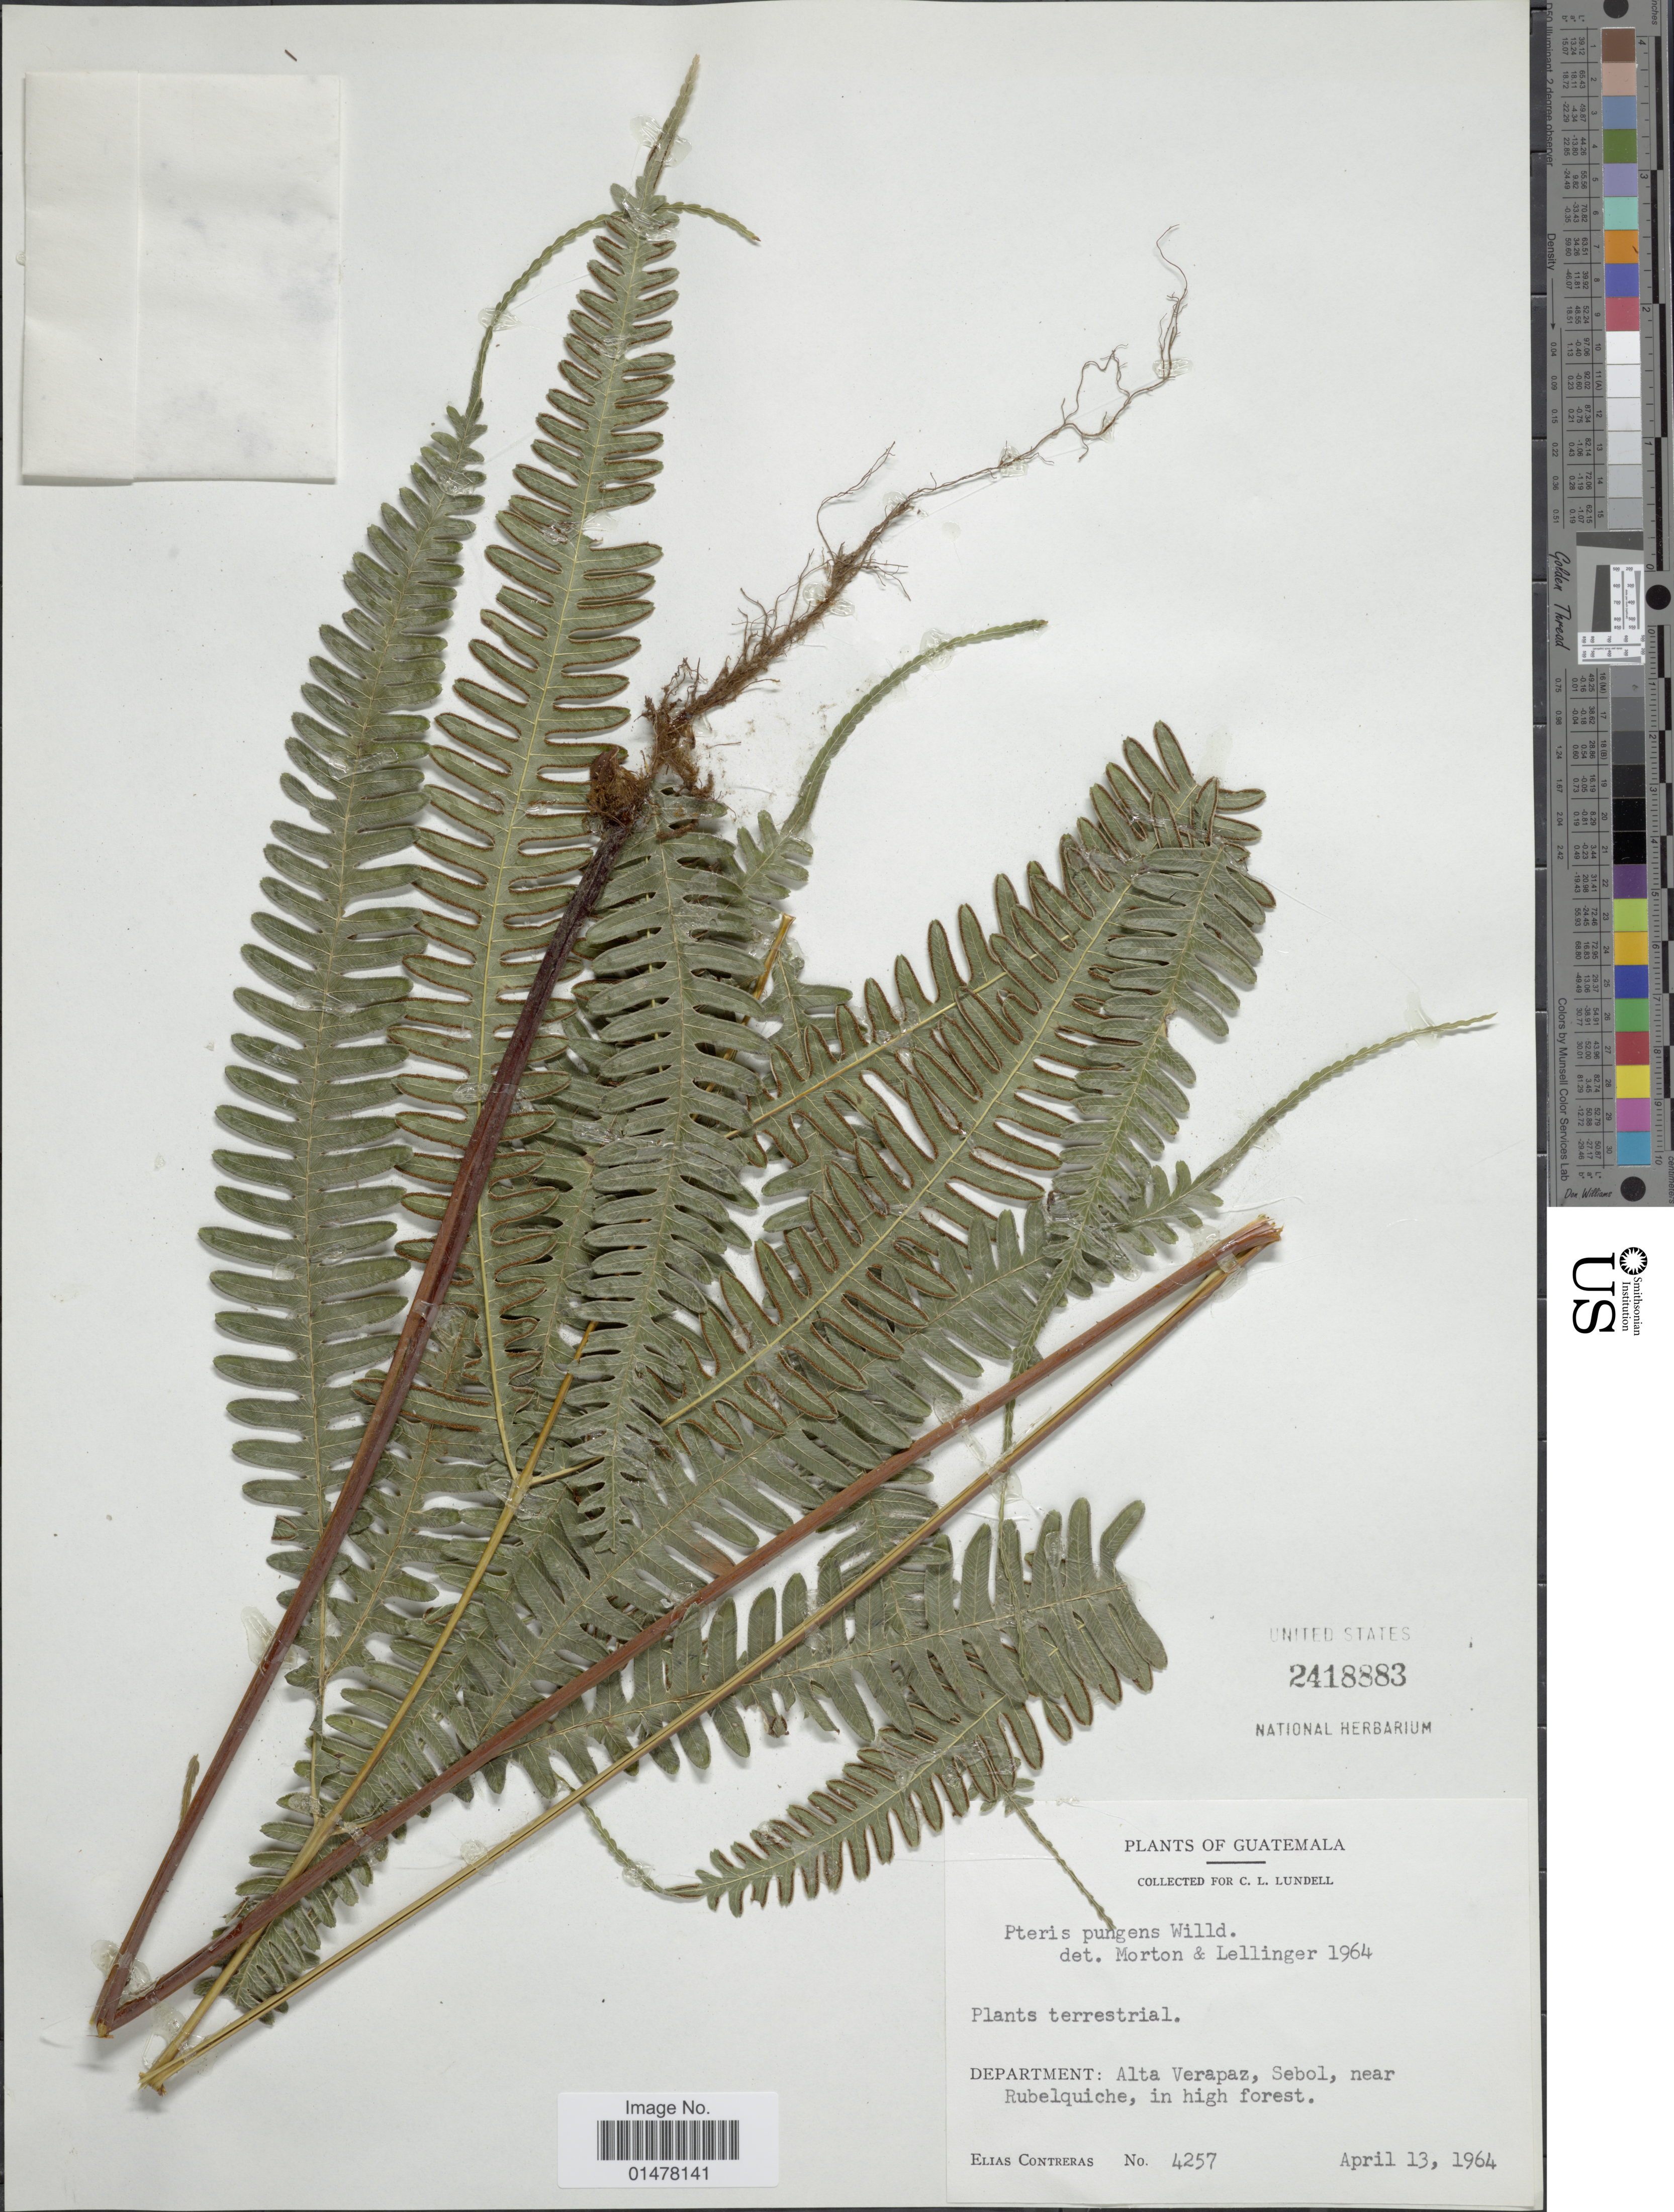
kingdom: Plantae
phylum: Tracheophyta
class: Polypodiopsida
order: Polypodiales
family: Pteridaceae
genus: Pteris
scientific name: Pteris pungens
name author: Willd.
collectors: E. Contreras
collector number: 4257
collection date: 1964-04-13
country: Guatemala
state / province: Alta Verapaz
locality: Plants of Guatemala, Department: Alta Verapaz, Sebol, near Rubelquiche, in high forest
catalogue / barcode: US 2418883